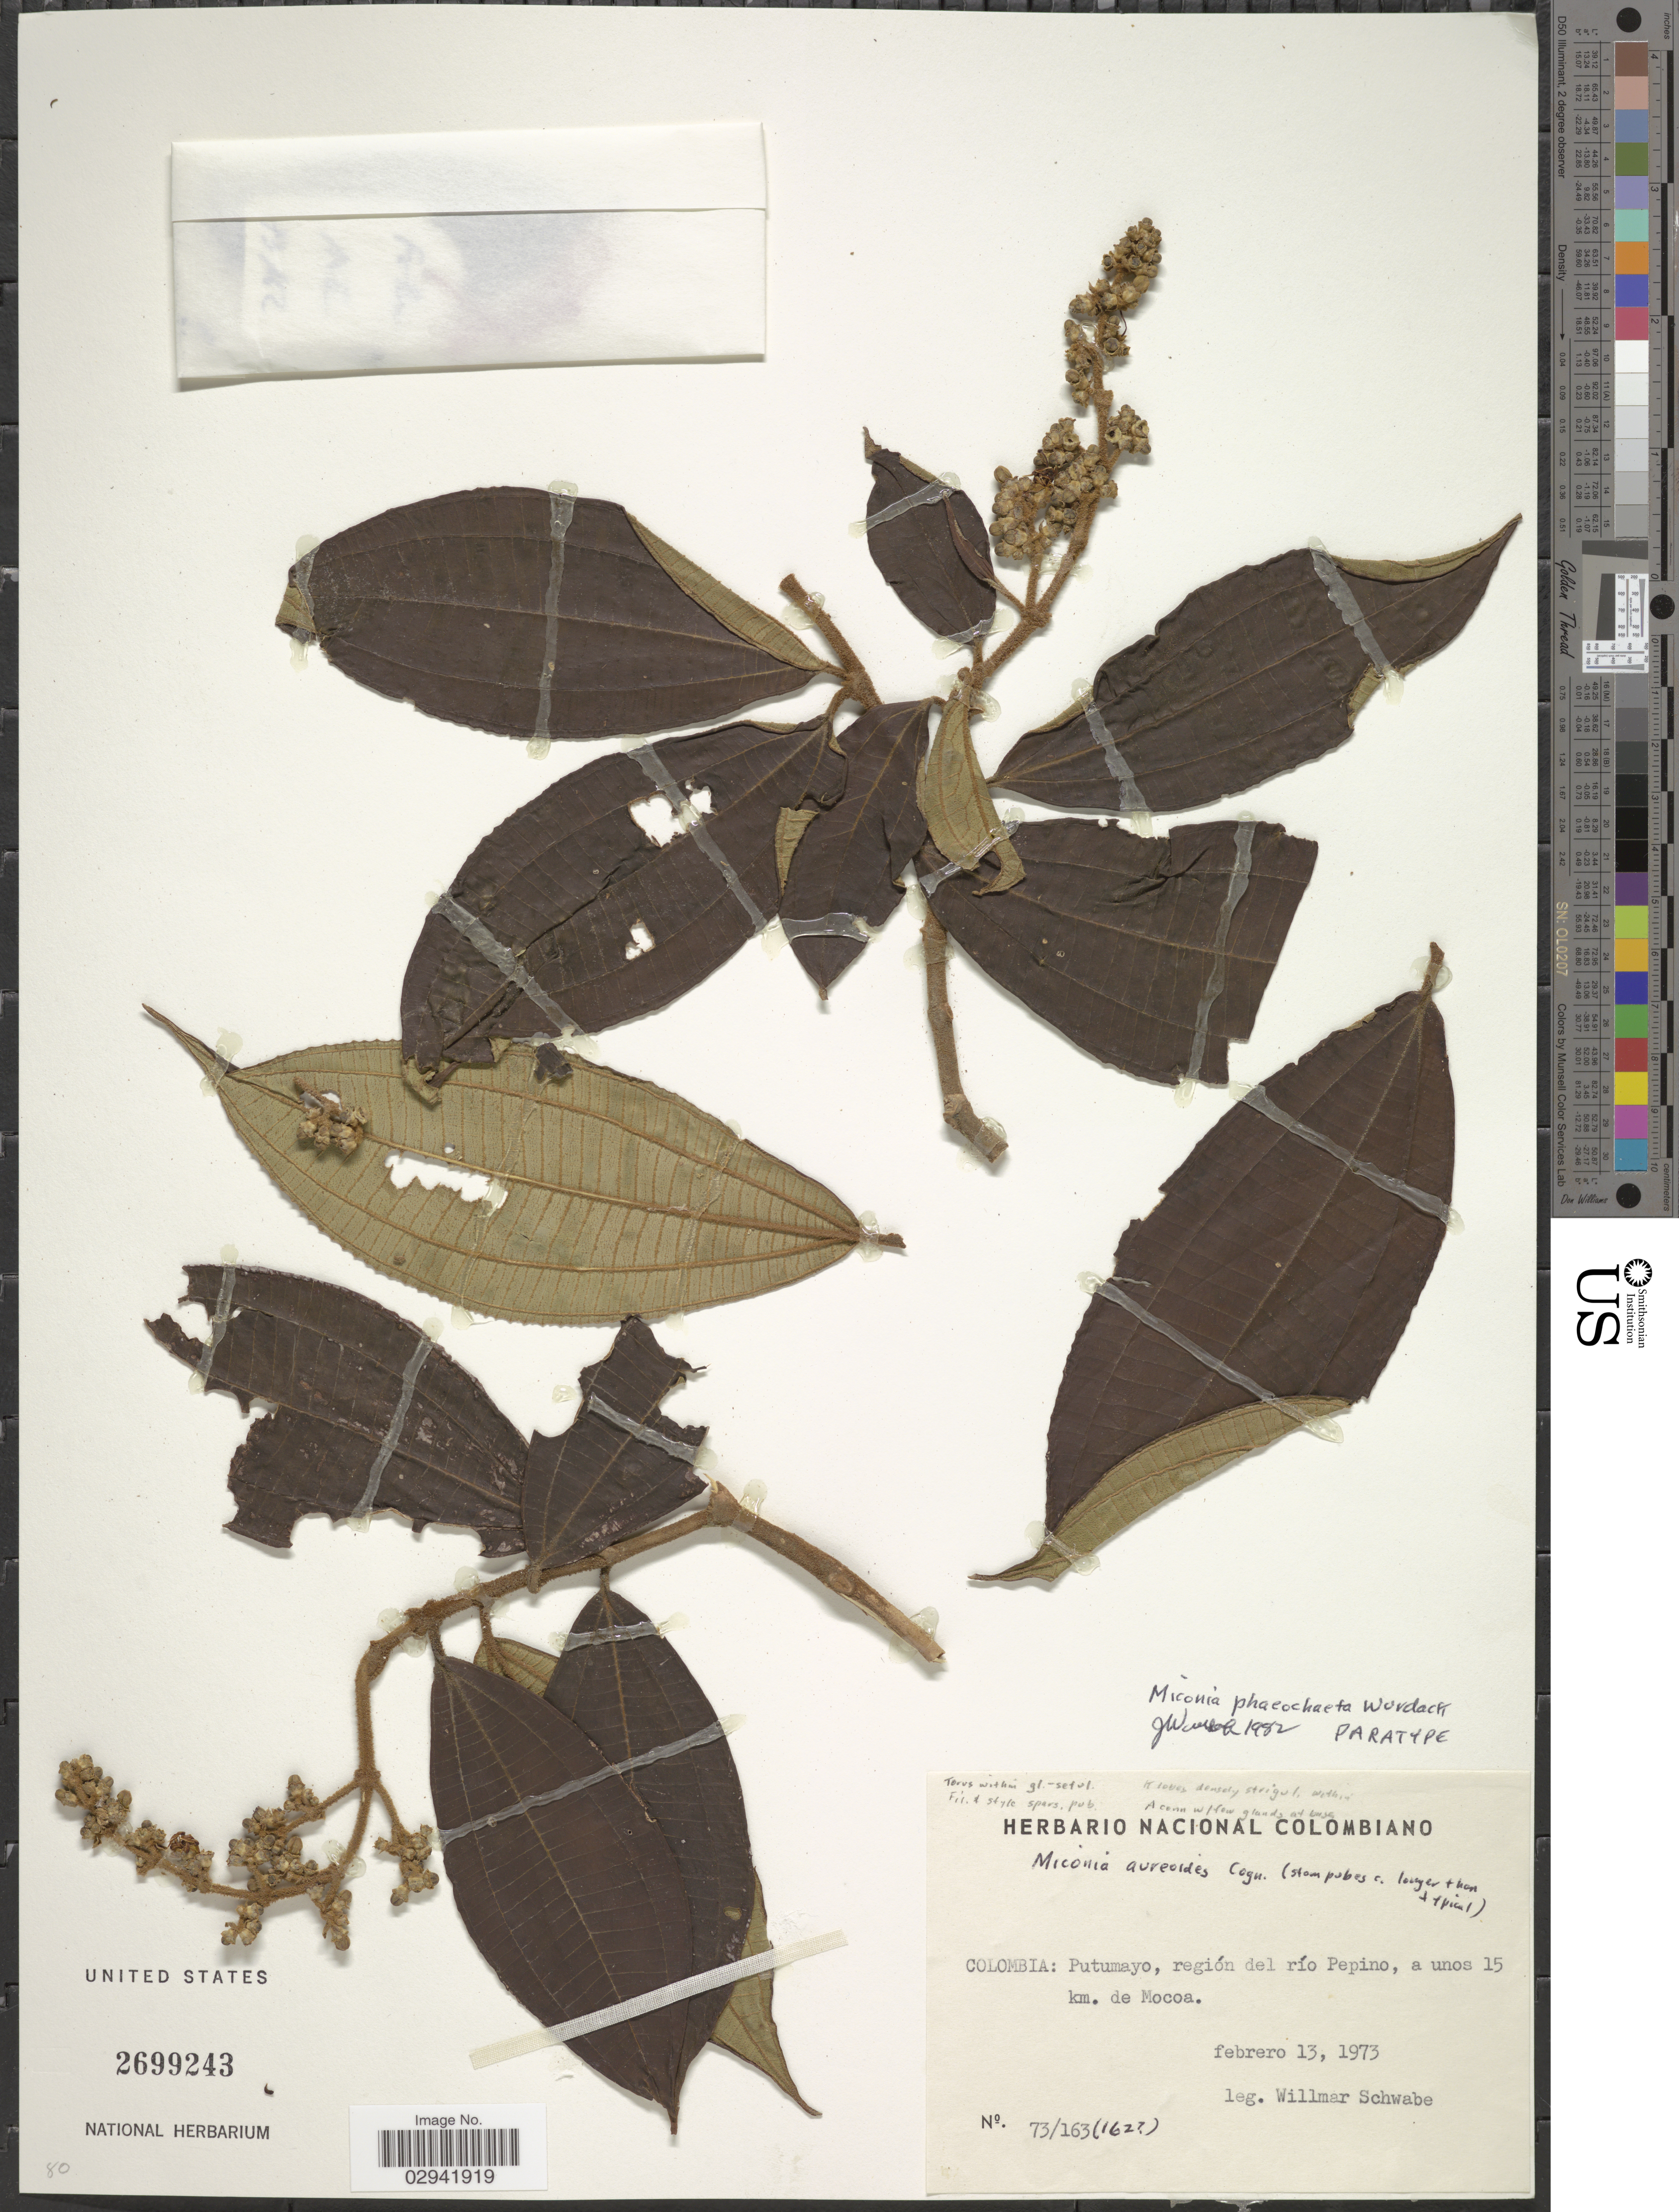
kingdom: Plantae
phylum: Tracheophyta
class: Magnoliopsida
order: Myrtales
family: Melastomataceae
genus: Miconia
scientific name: Miconia phaeochaeta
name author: Wurdack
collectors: W. Schwabe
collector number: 73/163(1627)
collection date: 1973-02-13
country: Colombia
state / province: Putumayo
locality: Región del río Pepino, a unos 15 km. de Mocoa.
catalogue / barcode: US 2699243